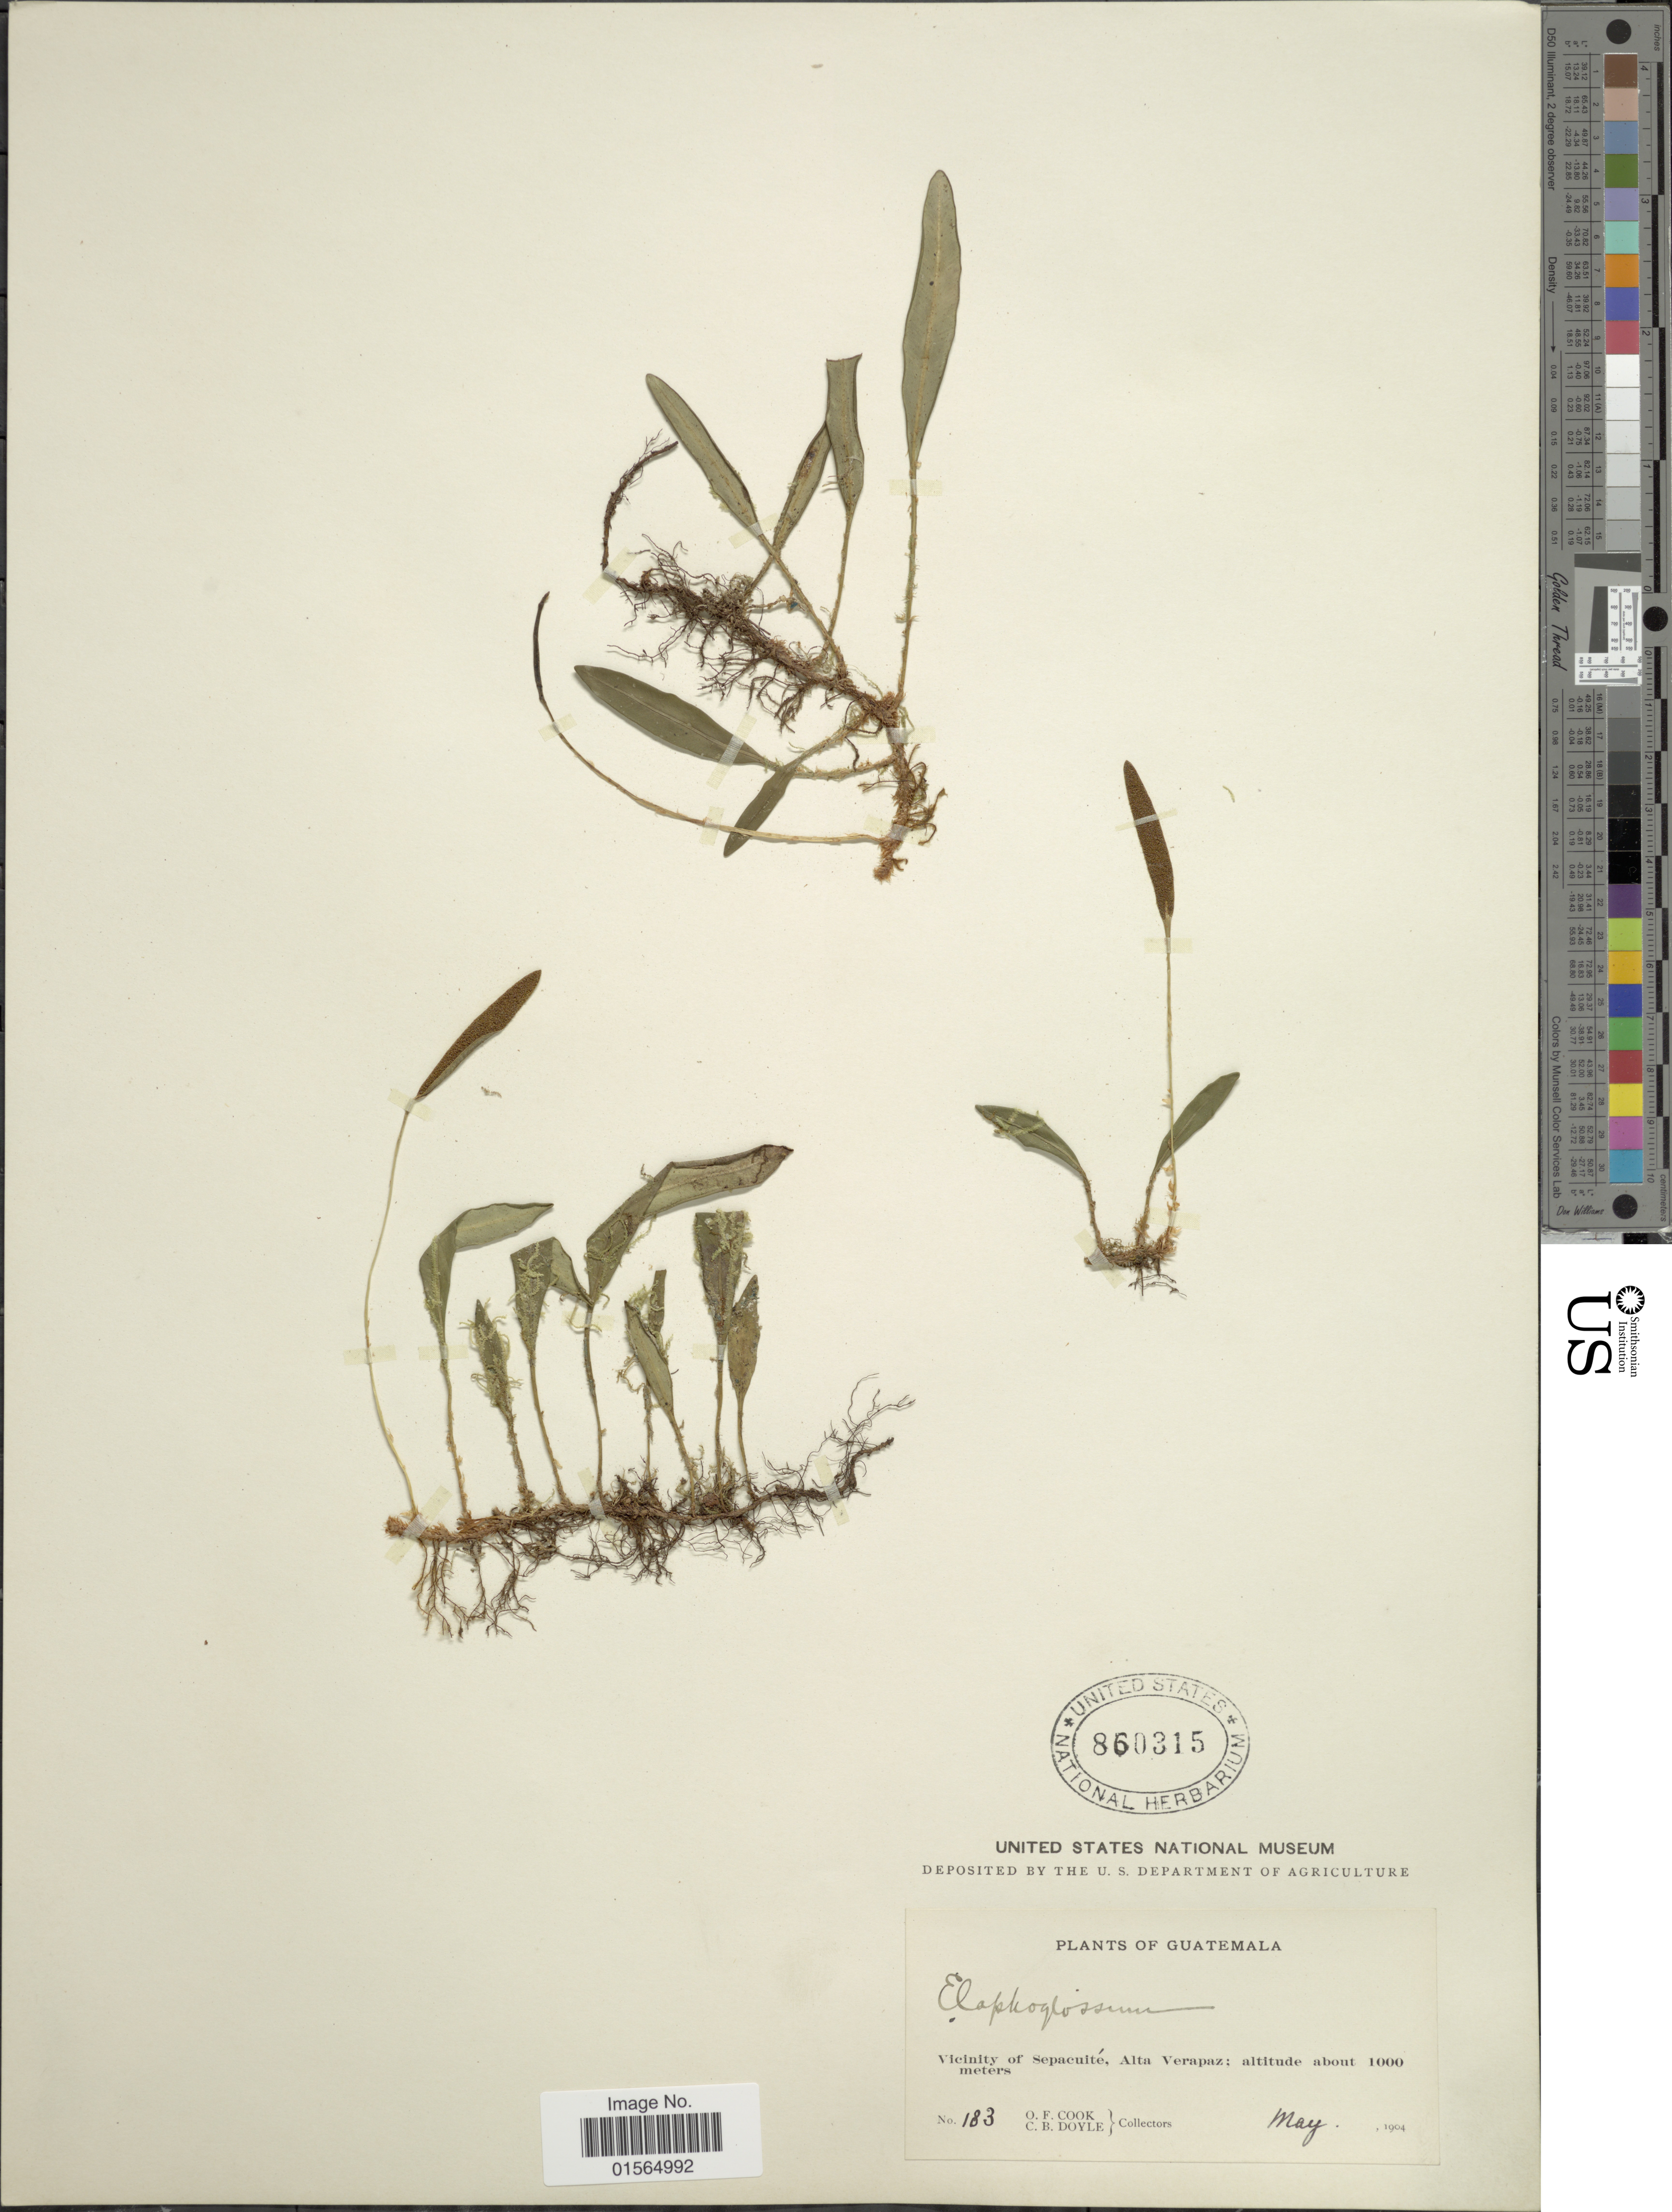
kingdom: Plantae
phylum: Tracheophyta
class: Polypodiopsida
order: Polypodiales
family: Dryopteridaceae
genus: Elaphoglossum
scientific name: Elaphoglossum revolutum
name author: (Liebm.) T. Moore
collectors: O. F. Cook & C. Doyle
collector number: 183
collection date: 1904-05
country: Guatemala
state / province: Alta Verapaz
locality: Vicinity of Sepacuite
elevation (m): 1000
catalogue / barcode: US 860315